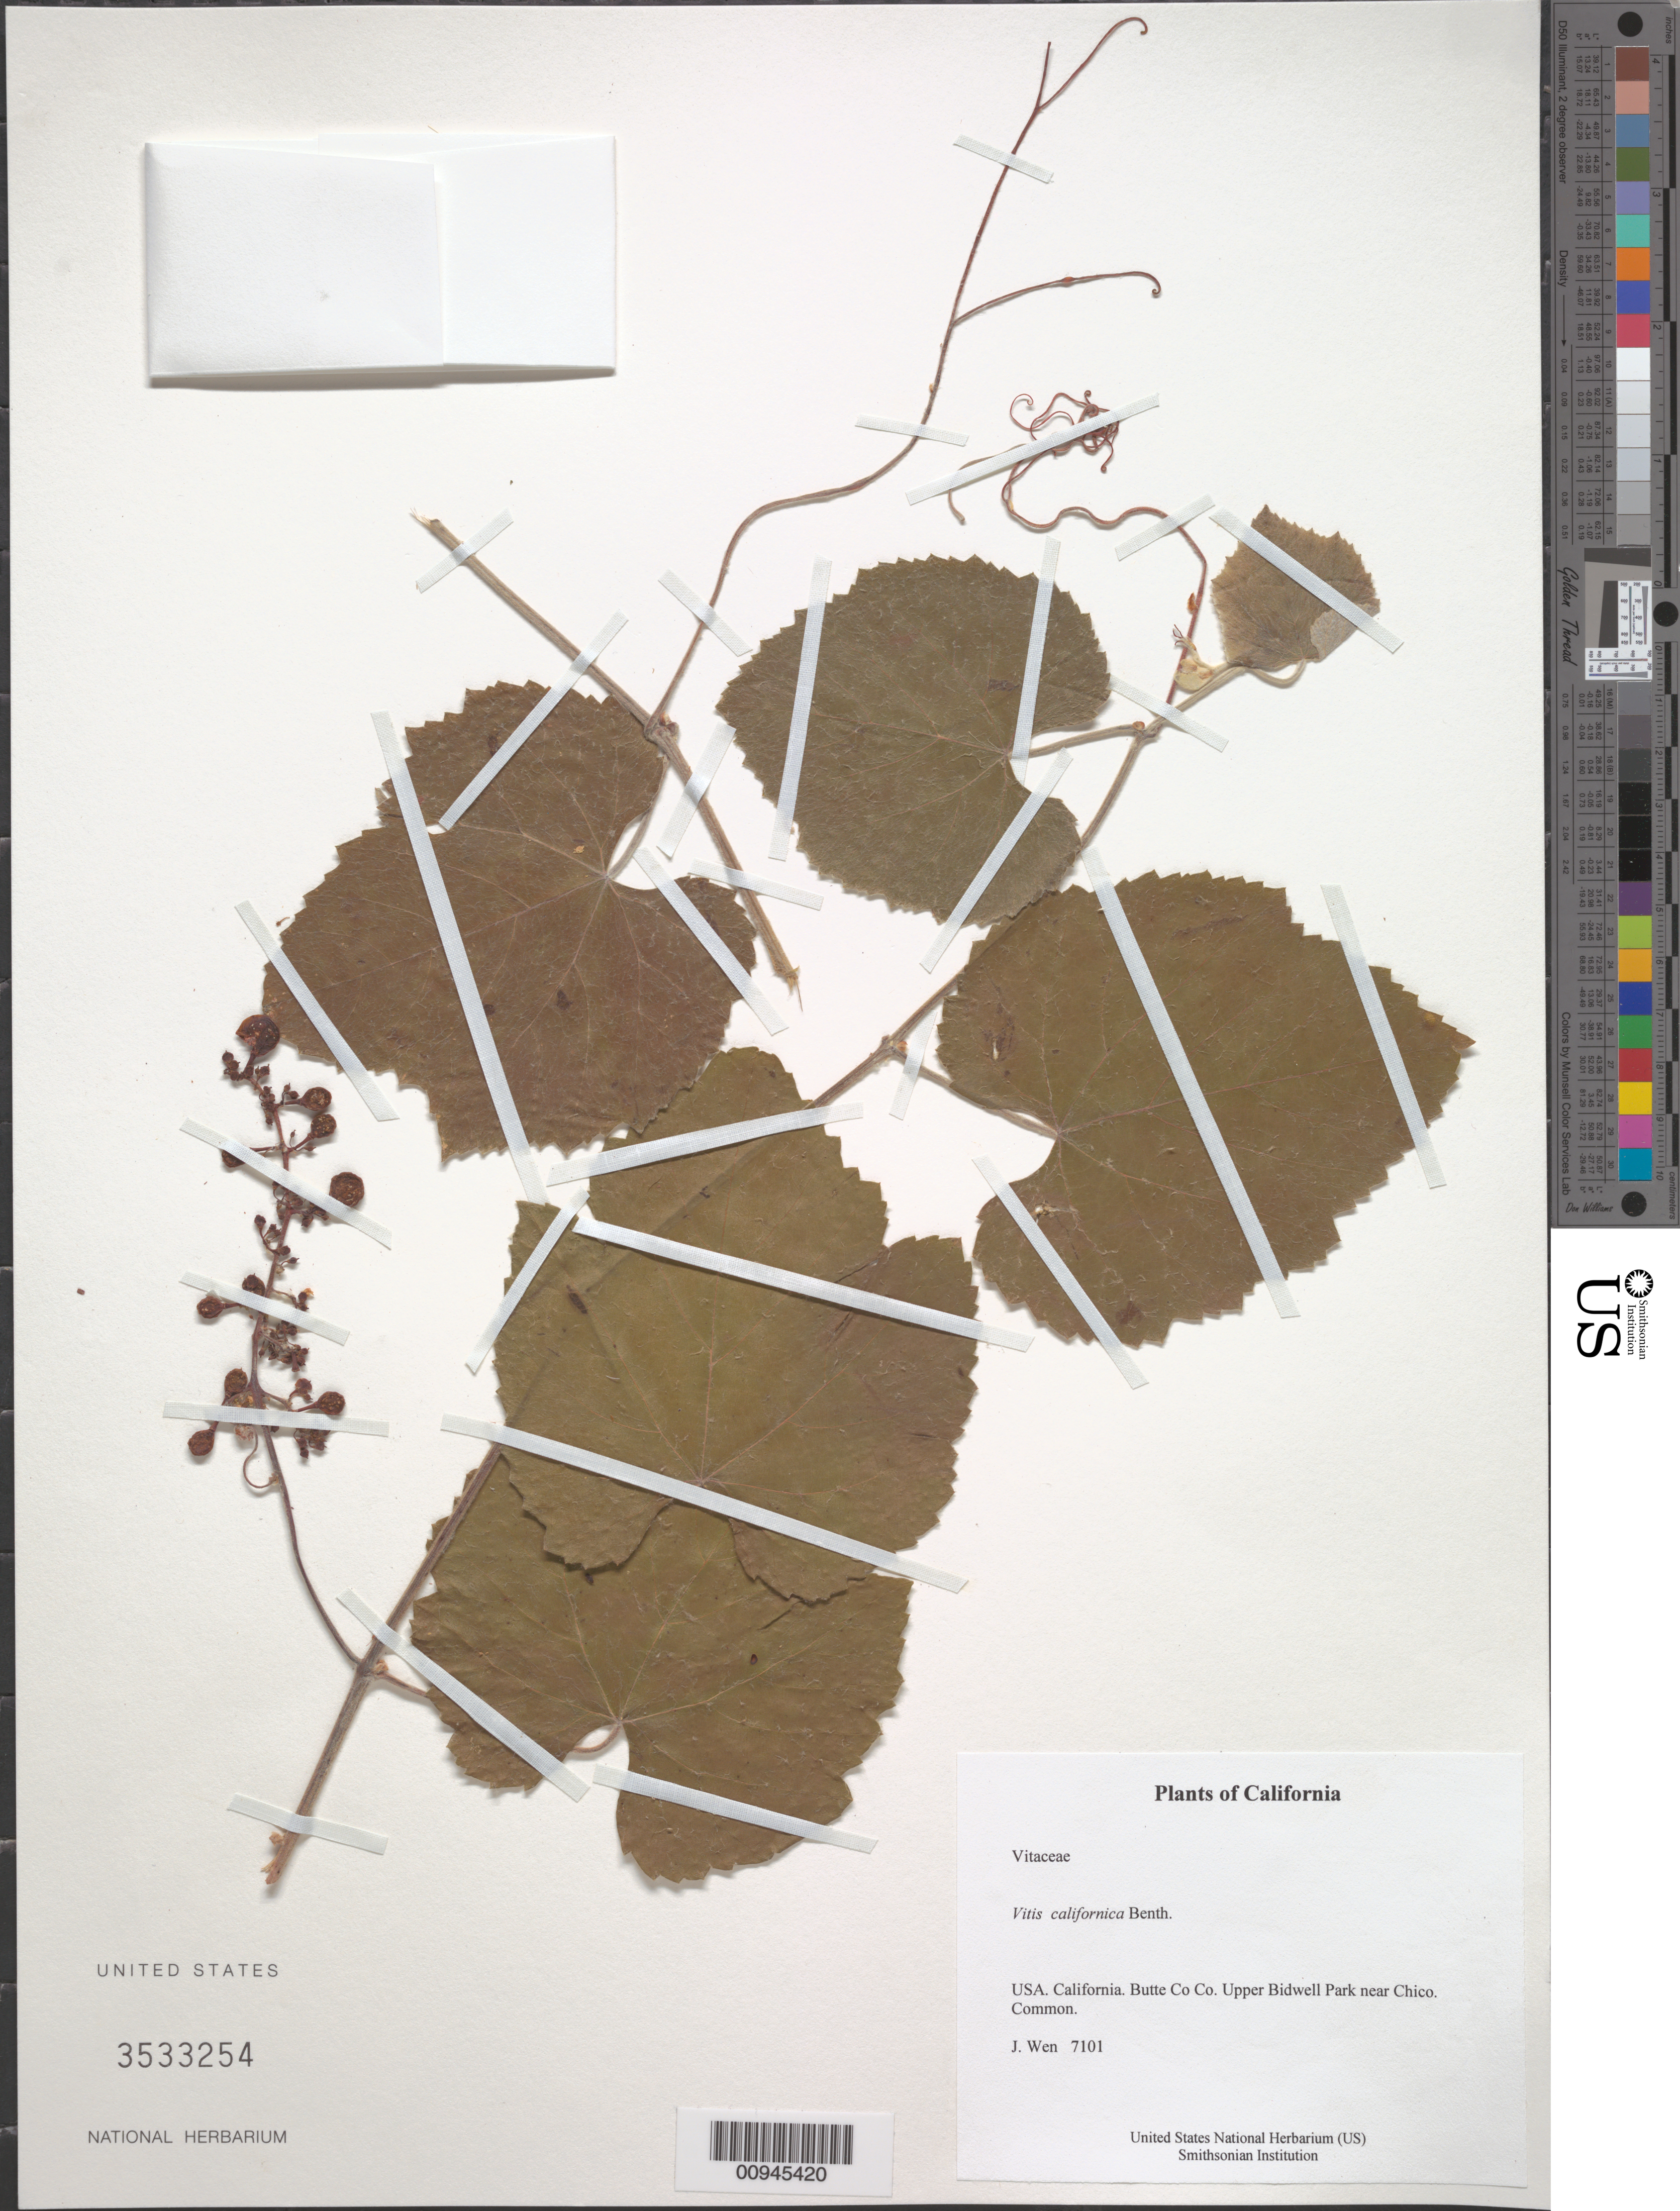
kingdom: Plantae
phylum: Tracheophyta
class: Magnoliopsida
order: Vitales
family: Vitaceae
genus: Vitis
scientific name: Vitis californica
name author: Benth.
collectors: J. Wen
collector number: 7101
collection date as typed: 23 Jun 2003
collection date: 2003-06-23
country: United States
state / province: California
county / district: Butte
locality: Upper Bidwell Park near Chico.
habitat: Common.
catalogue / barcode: US 3533254